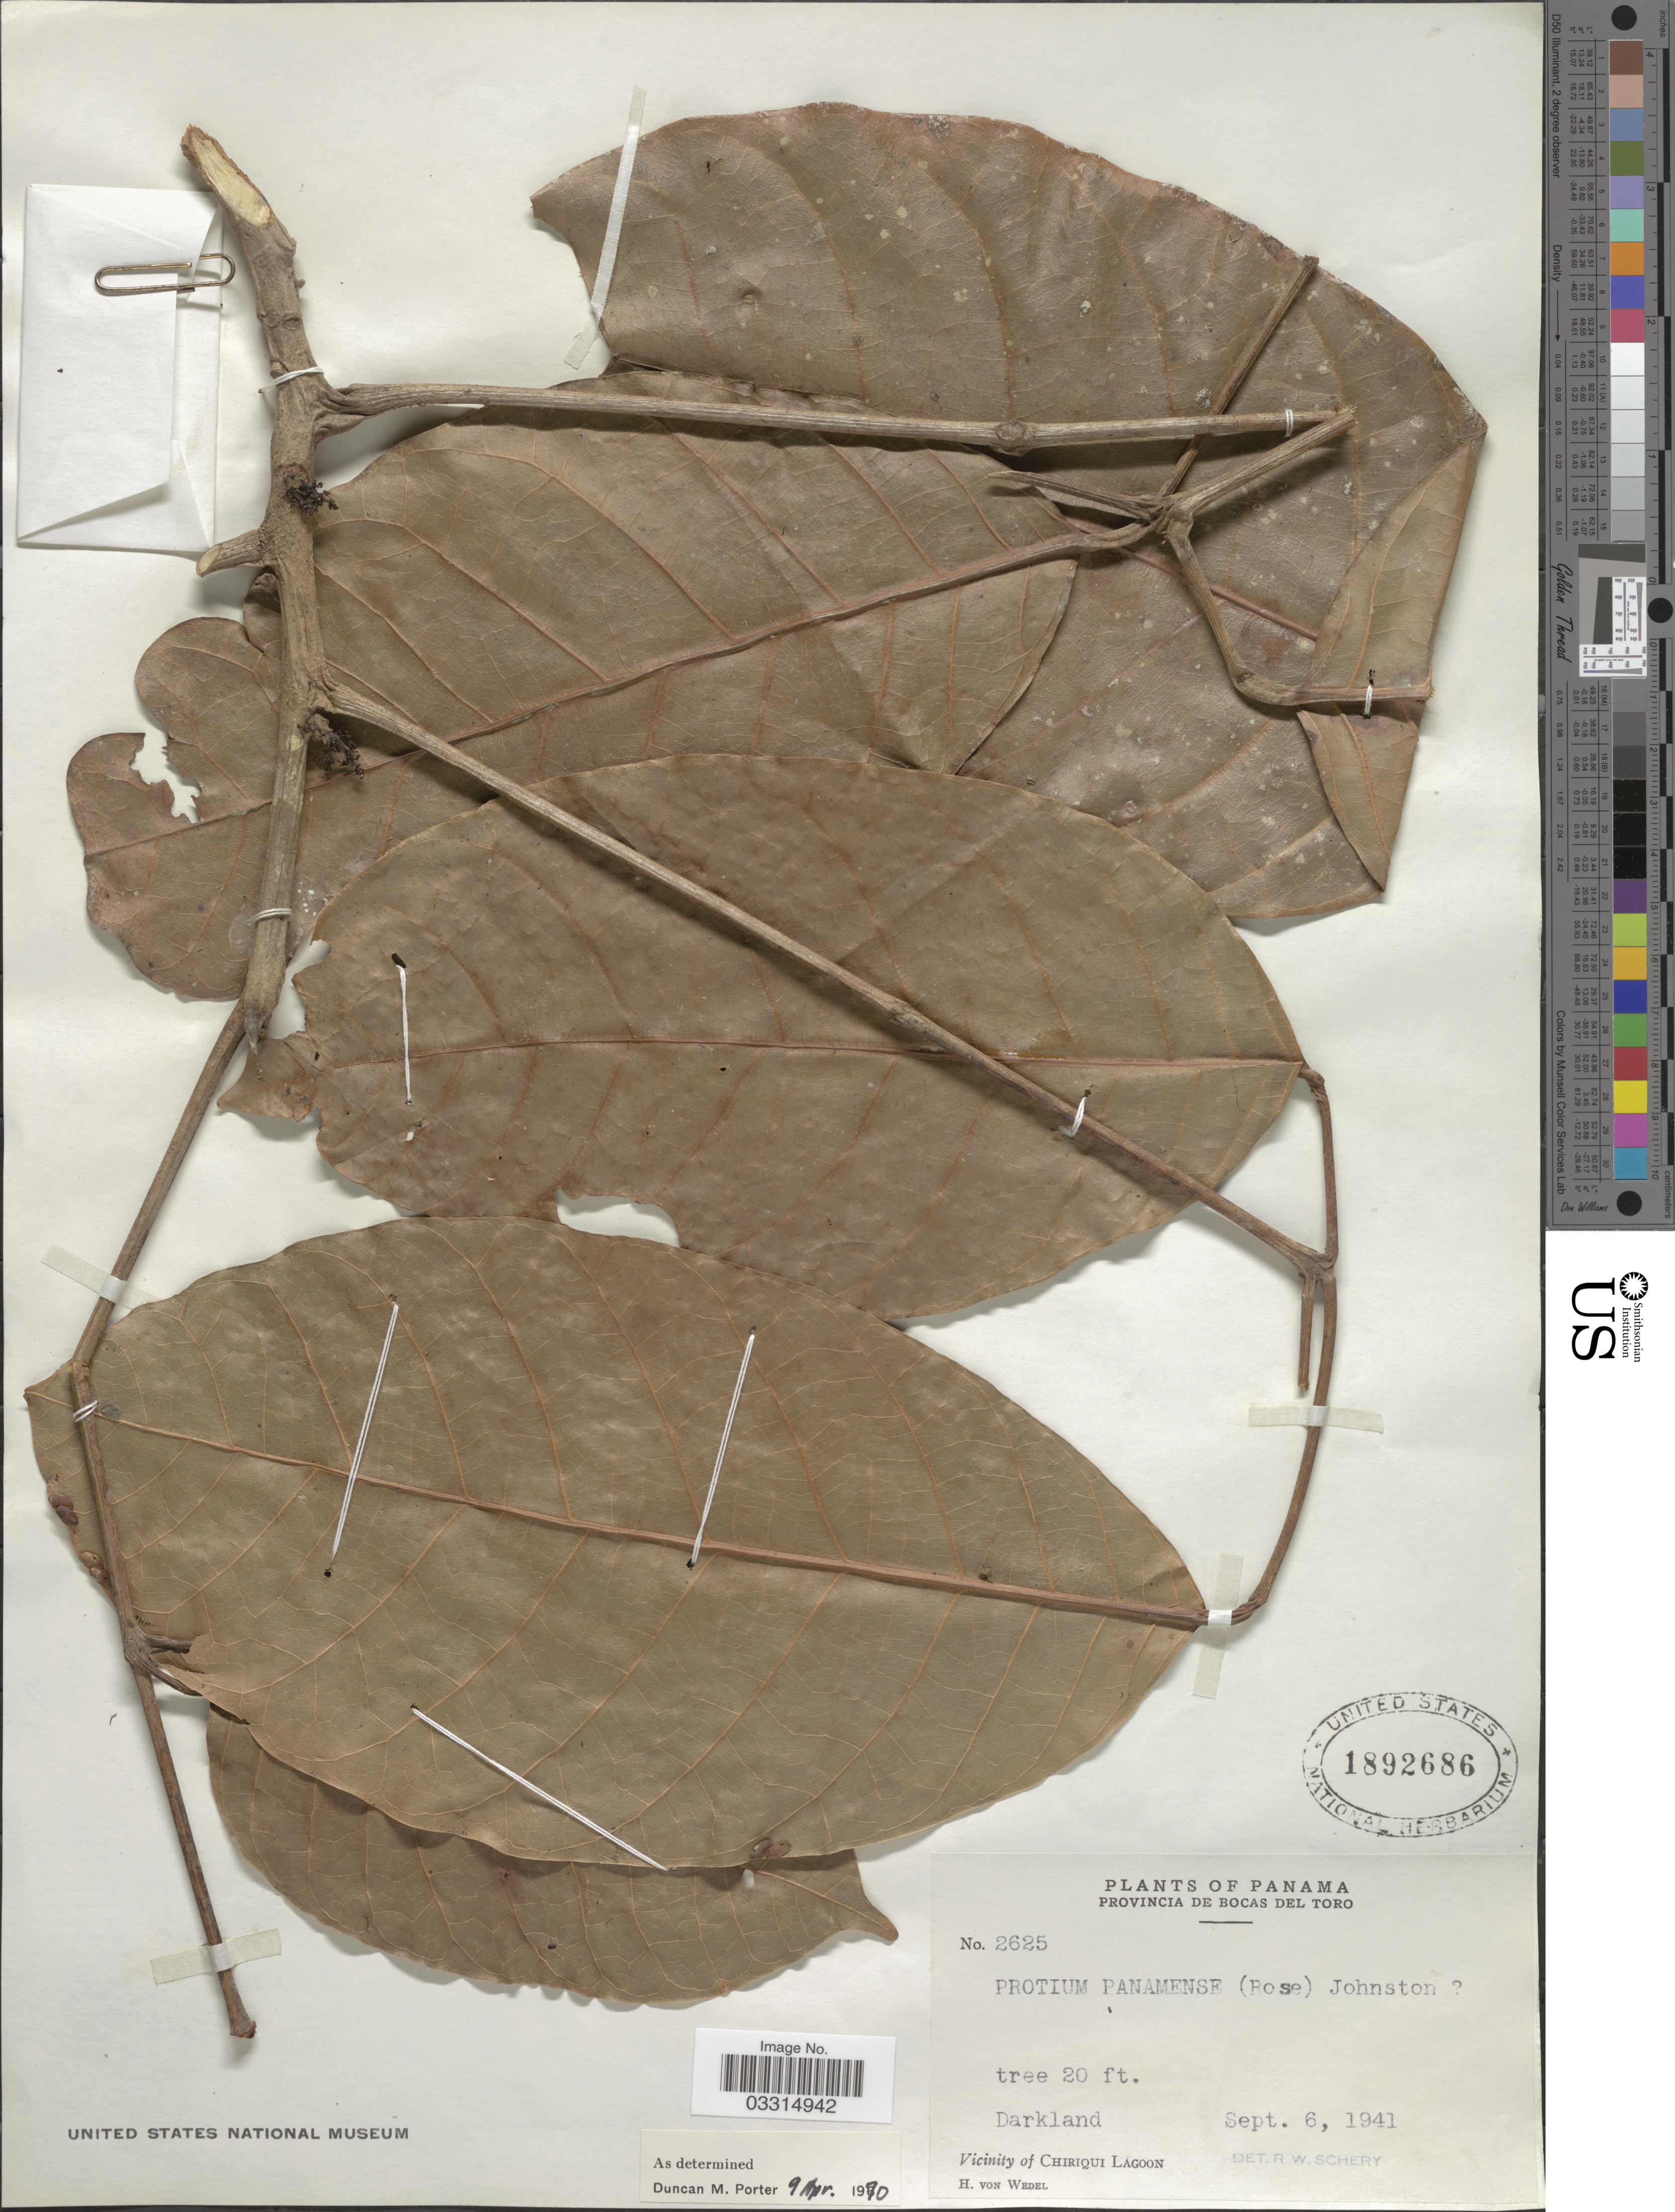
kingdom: Plantae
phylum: Tracheophyta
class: Magnoliopsida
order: Sapindales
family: Burseraceae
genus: Protium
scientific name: Protium panamense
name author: (Rose) I.M. Johnst.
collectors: H. von Wedel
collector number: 2625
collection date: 1941-09-06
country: Panama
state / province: Bocas del Toro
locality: Darkland. Vicinity of Chiriqui Lagoon.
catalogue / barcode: US 1892686